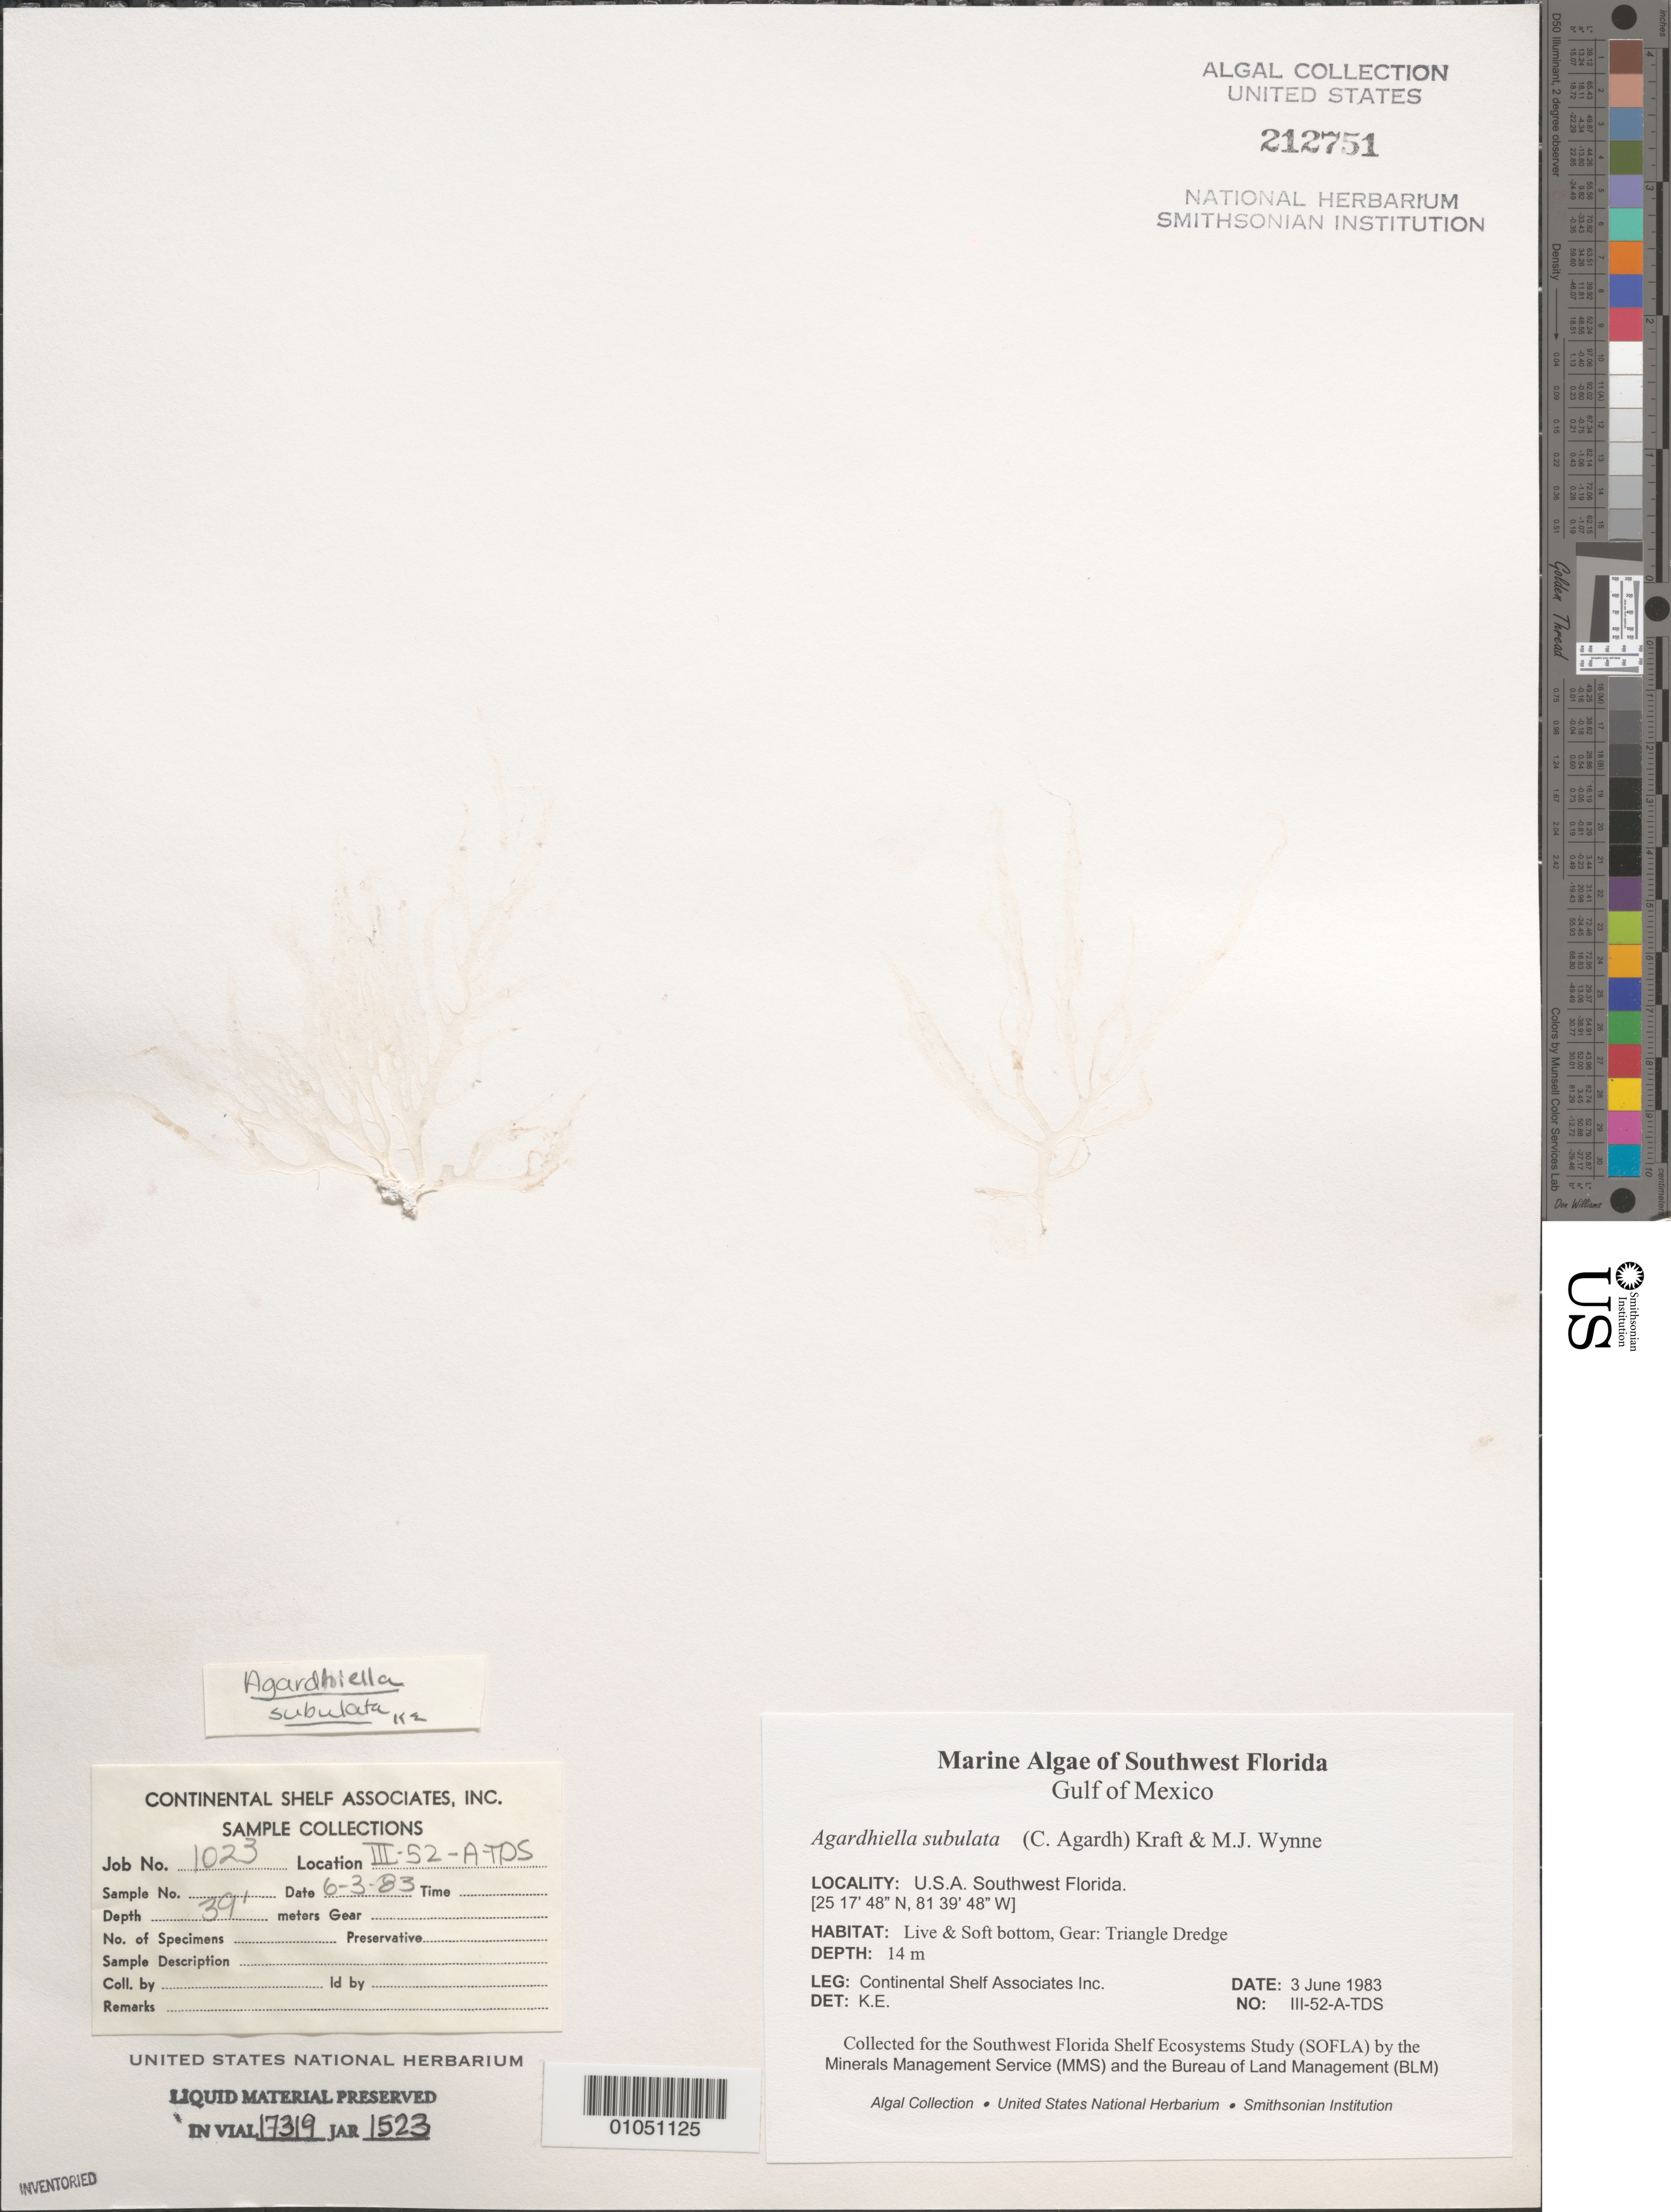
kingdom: Plantae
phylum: Rhodophyta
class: Florideophyceae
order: Gigartinales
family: Solieriaceae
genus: Agardhiella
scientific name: Agardhiella subulata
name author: (C. Agardh) G.T.Kraft & M.J. Wynne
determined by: E., K.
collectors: Continental Shelf Associates Inc.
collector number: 1023-III-52-A-TDS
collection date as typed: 03 Jun 1983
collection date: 1983-06-03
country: United States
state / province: Florida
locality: Gulf of Mexico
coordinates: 25 17'48"N, 81 39'48"W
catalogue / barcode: US 212751